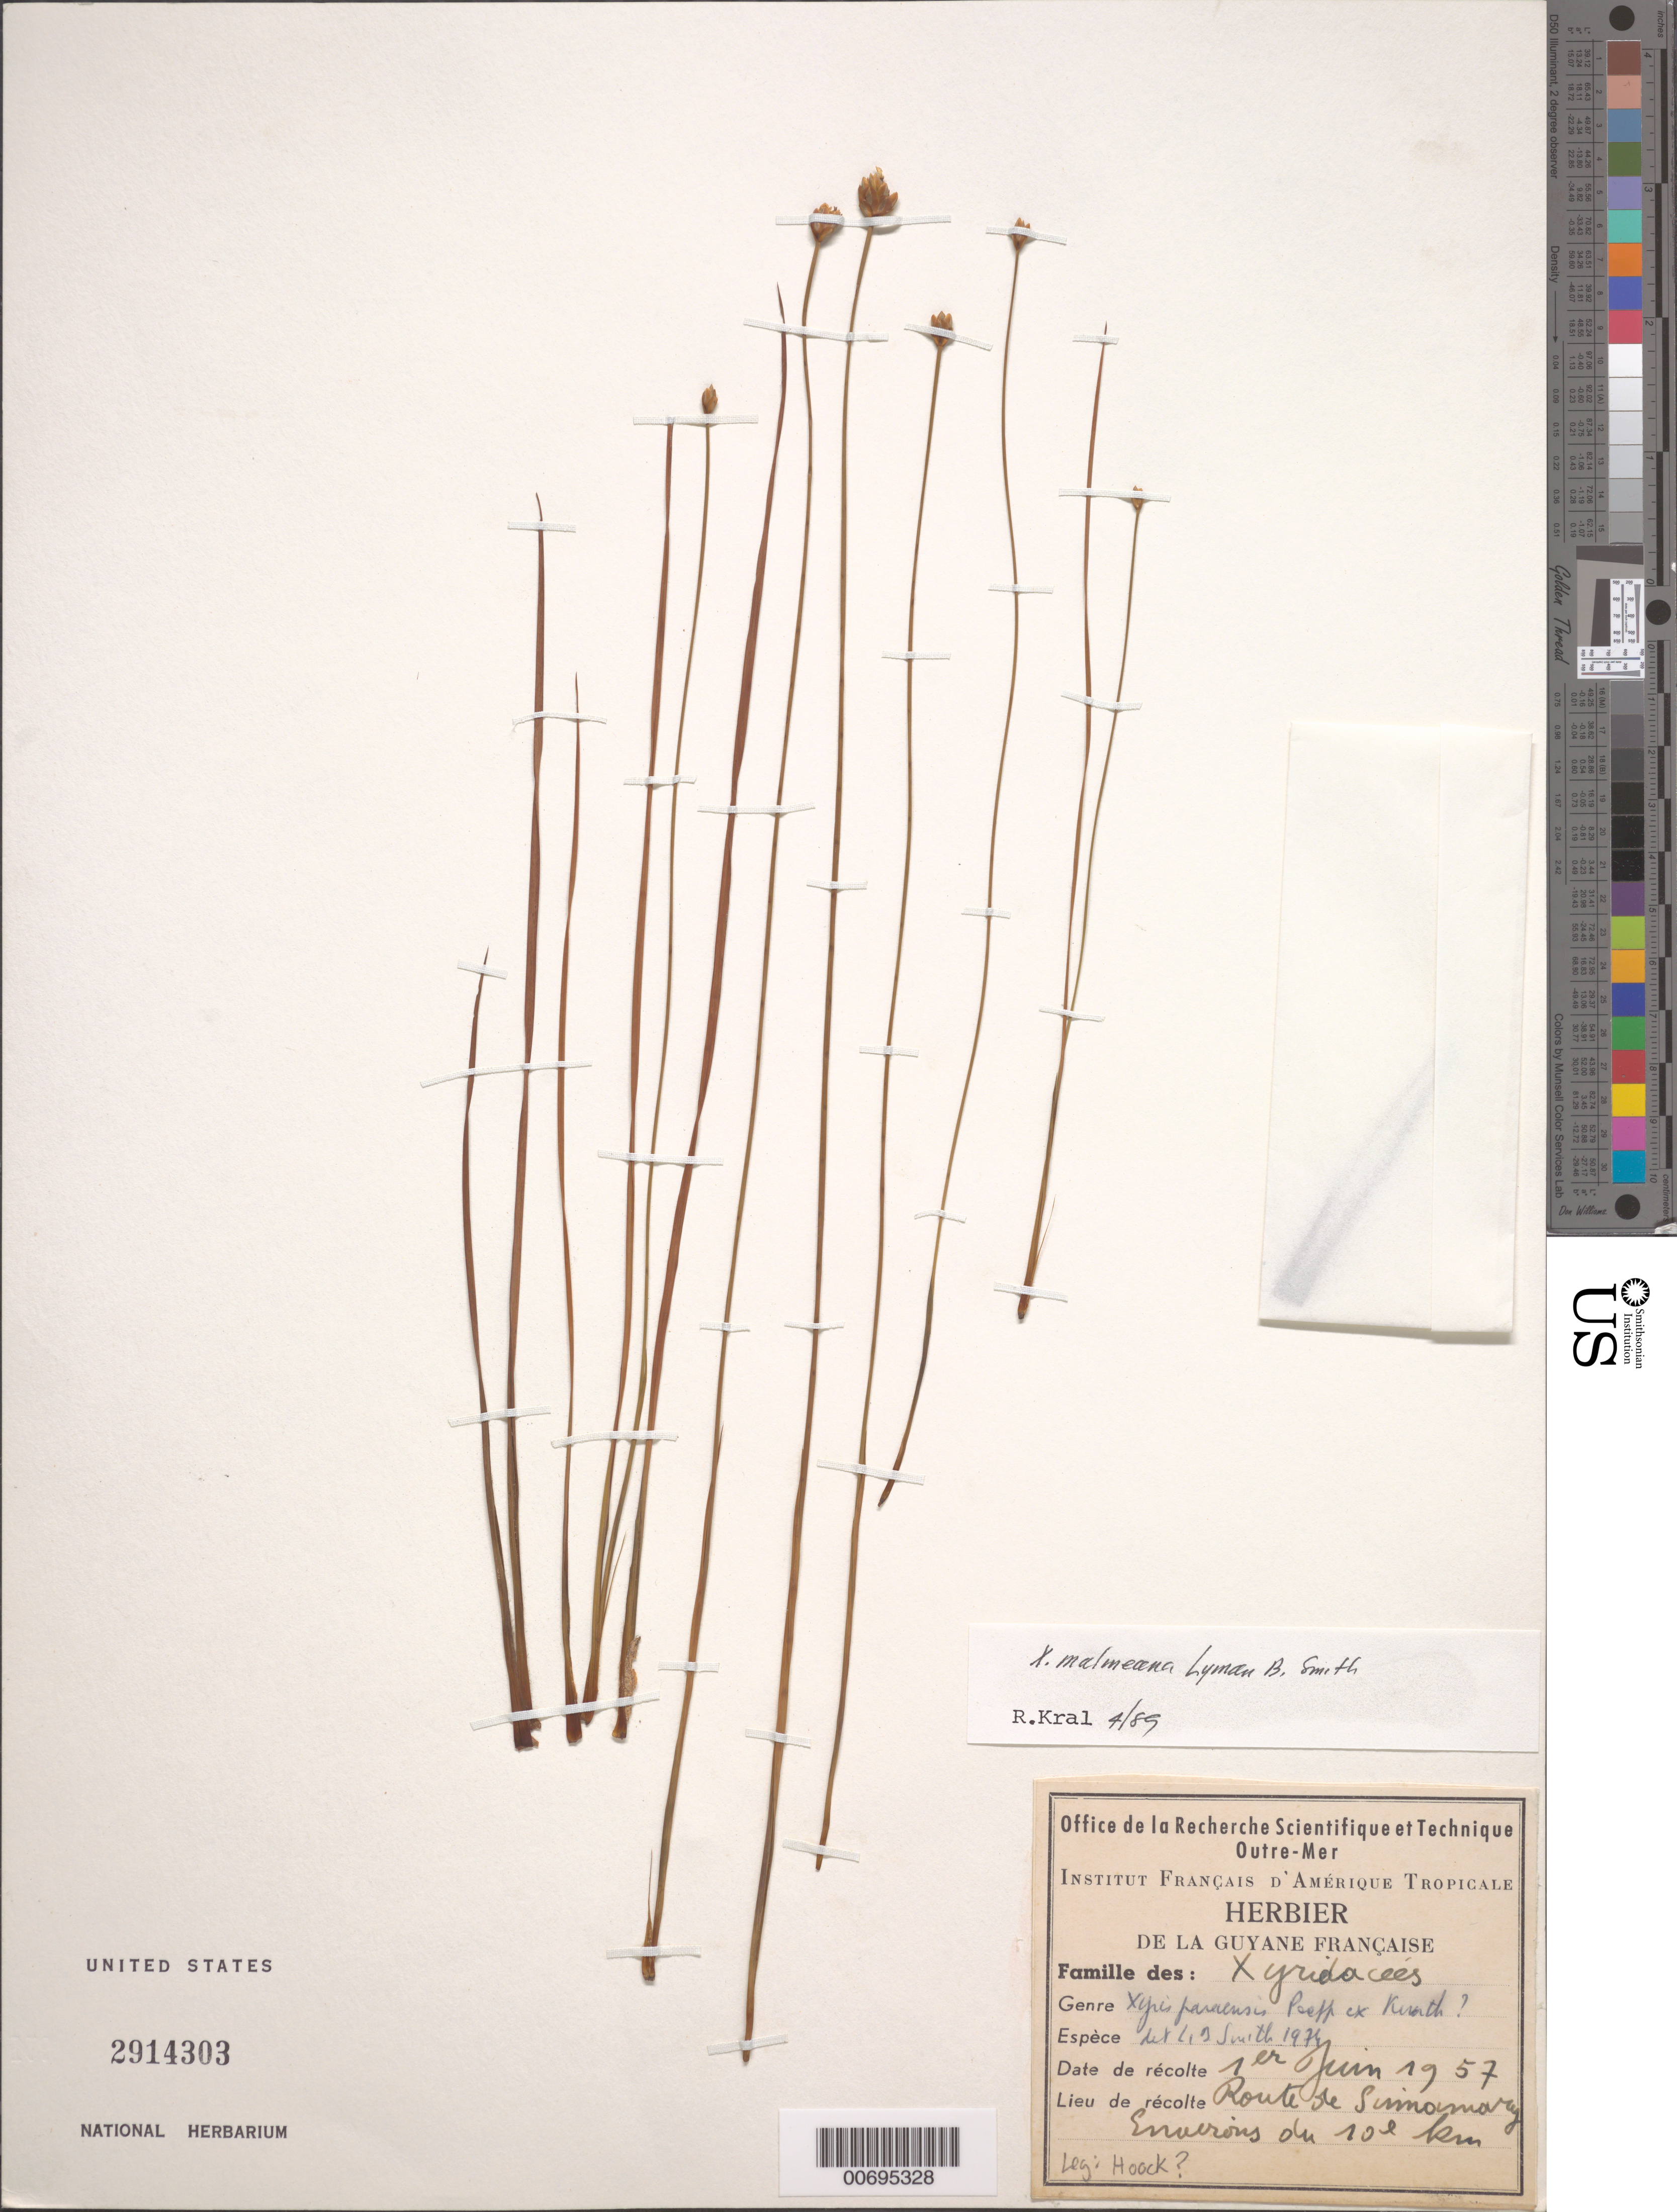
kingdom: Plantae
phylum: Tracheophyta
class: Liliopsida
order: Poales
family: Xyridaceae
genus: Xyris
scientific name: Xyris malmeana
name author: L.B. Sm.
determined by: Kral, Robert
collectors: J. Hoock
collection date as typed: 1-Jun-57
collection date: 1957-06-01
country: French Guiana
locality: Route de Sinnamary, 10 km environs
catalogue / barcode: US 2914303